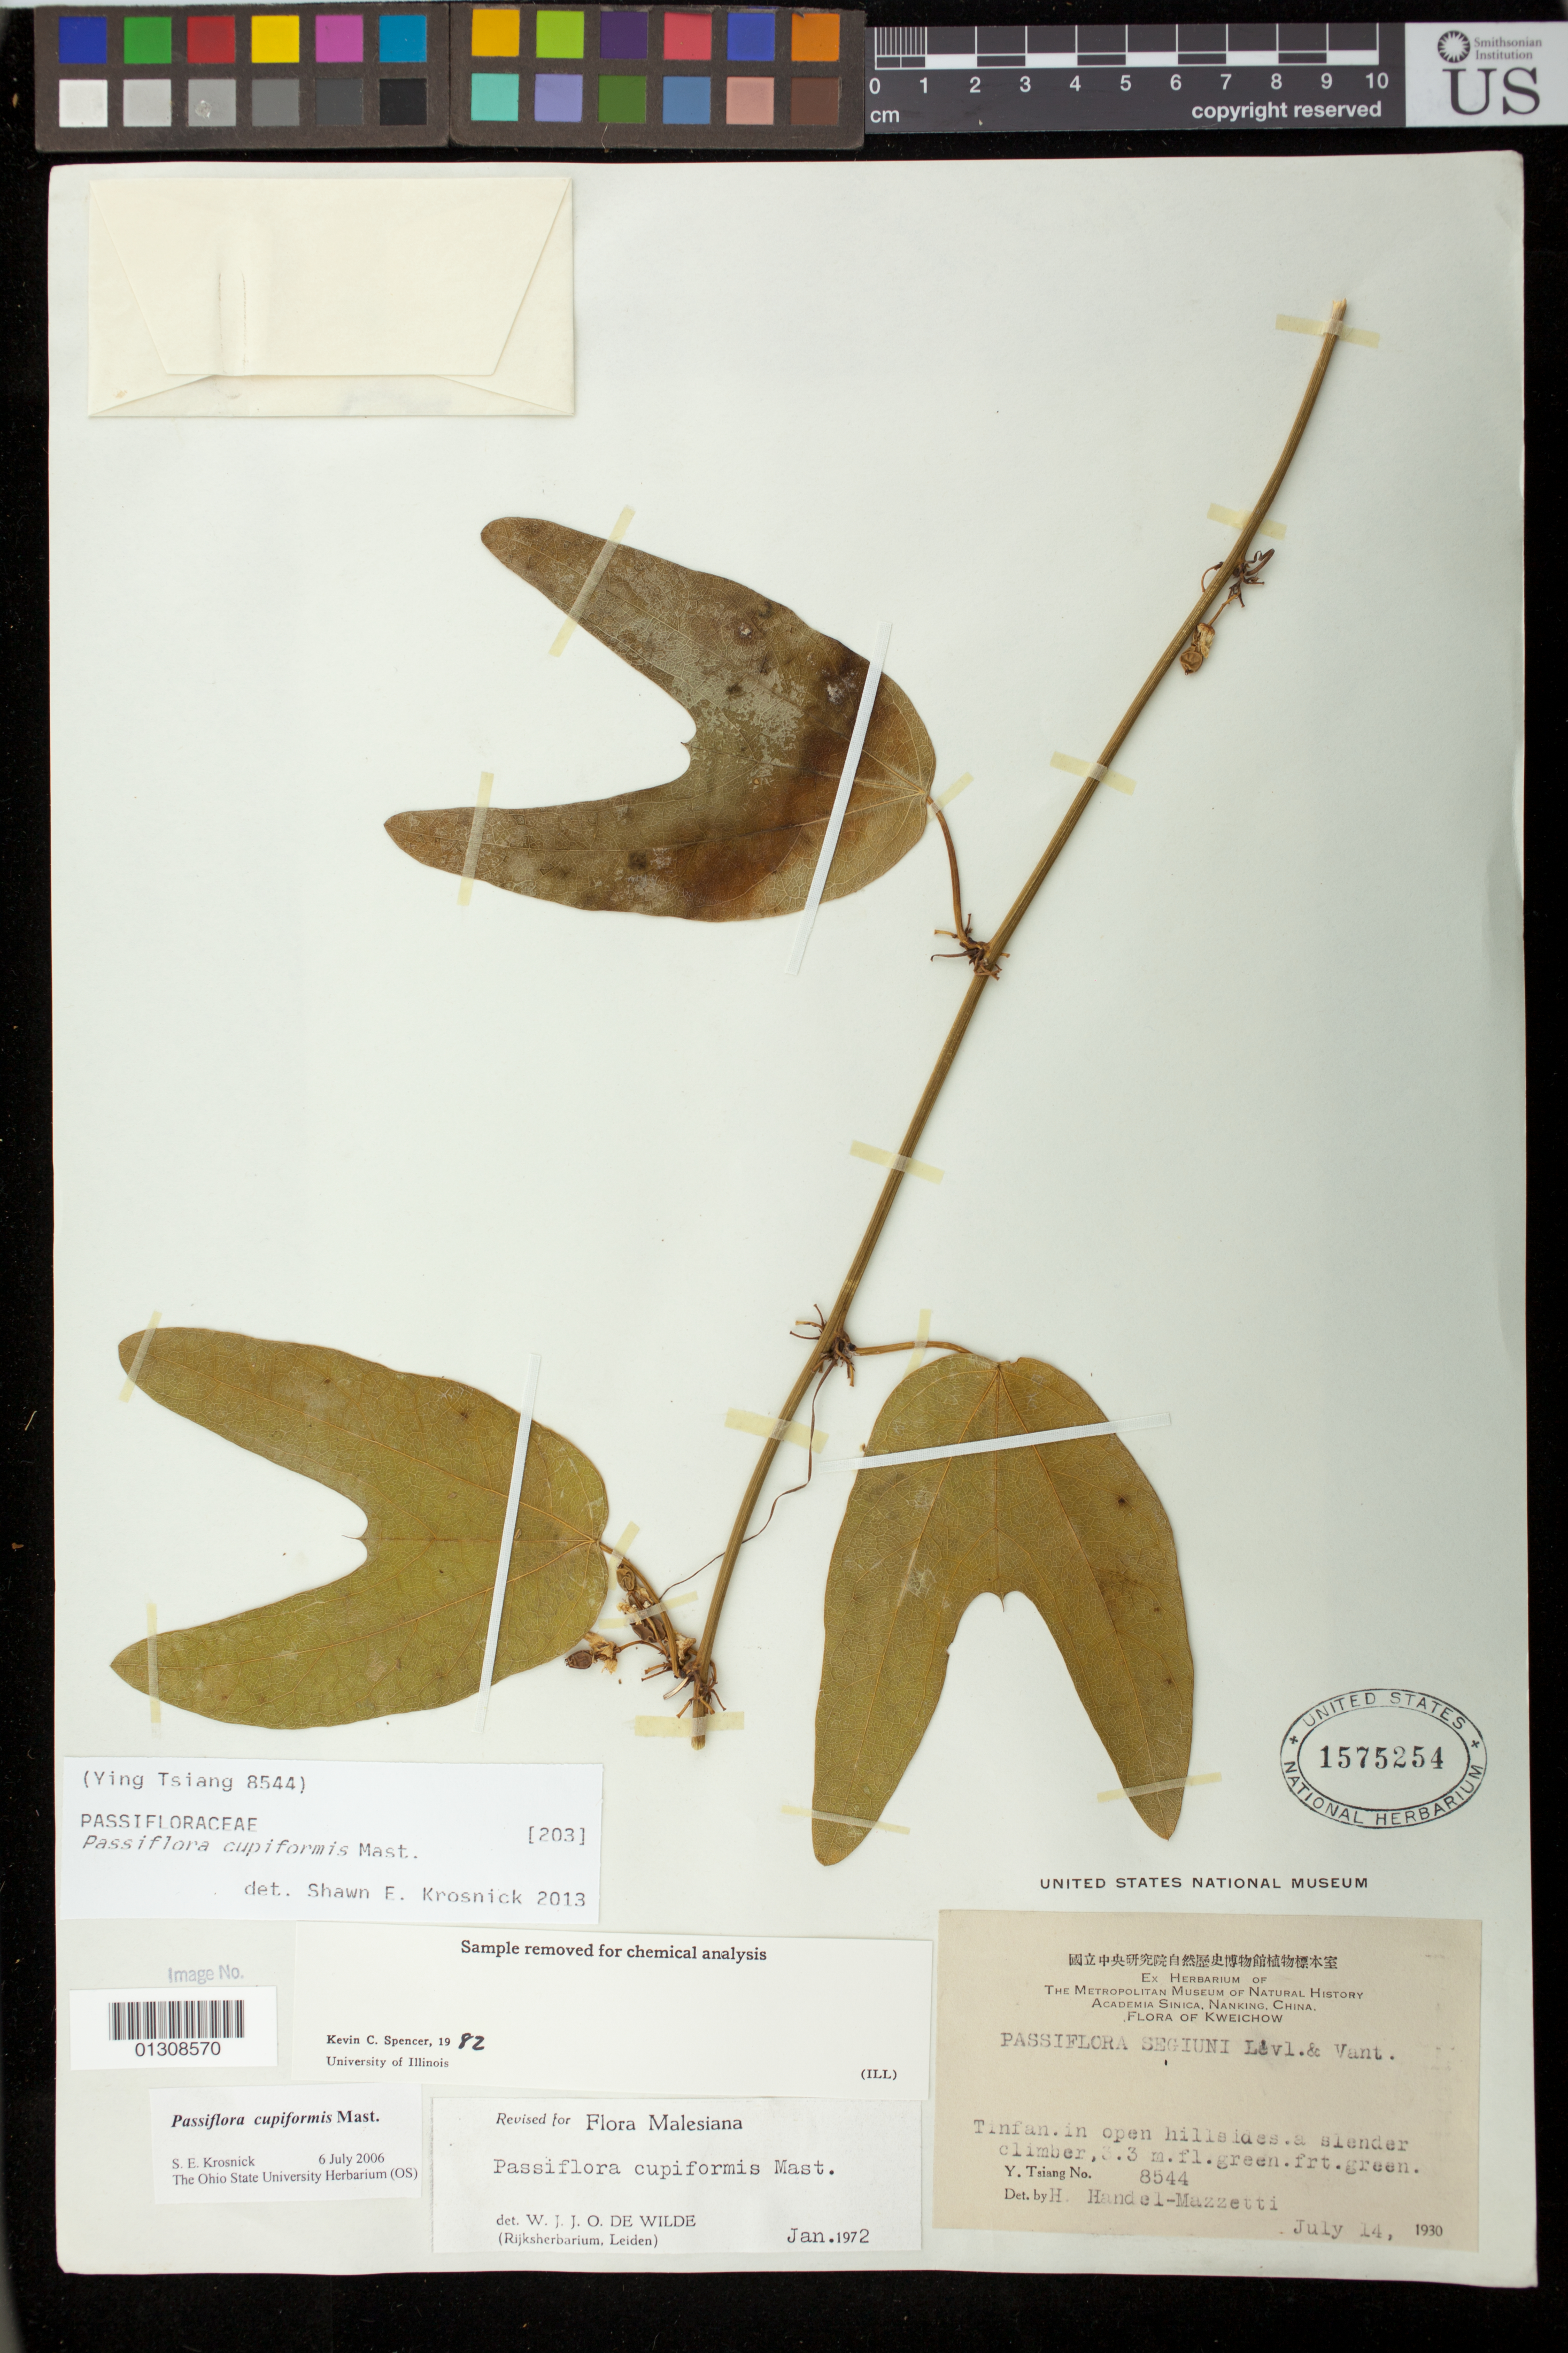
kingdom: Plantae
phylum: Tracheophyta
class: Magnoliopsida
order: Malpighiales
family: Passifloraceae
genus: Passiflora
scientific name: Passiflora cupiformis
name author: Mast.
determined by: Krosnick, S. E., (OS), Ohio State University Herbarium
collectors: Y. Tsiang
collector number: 8544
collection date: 1930-07-14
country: China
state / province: Jiangsu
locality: Kweichow.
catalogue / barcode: US 1575254